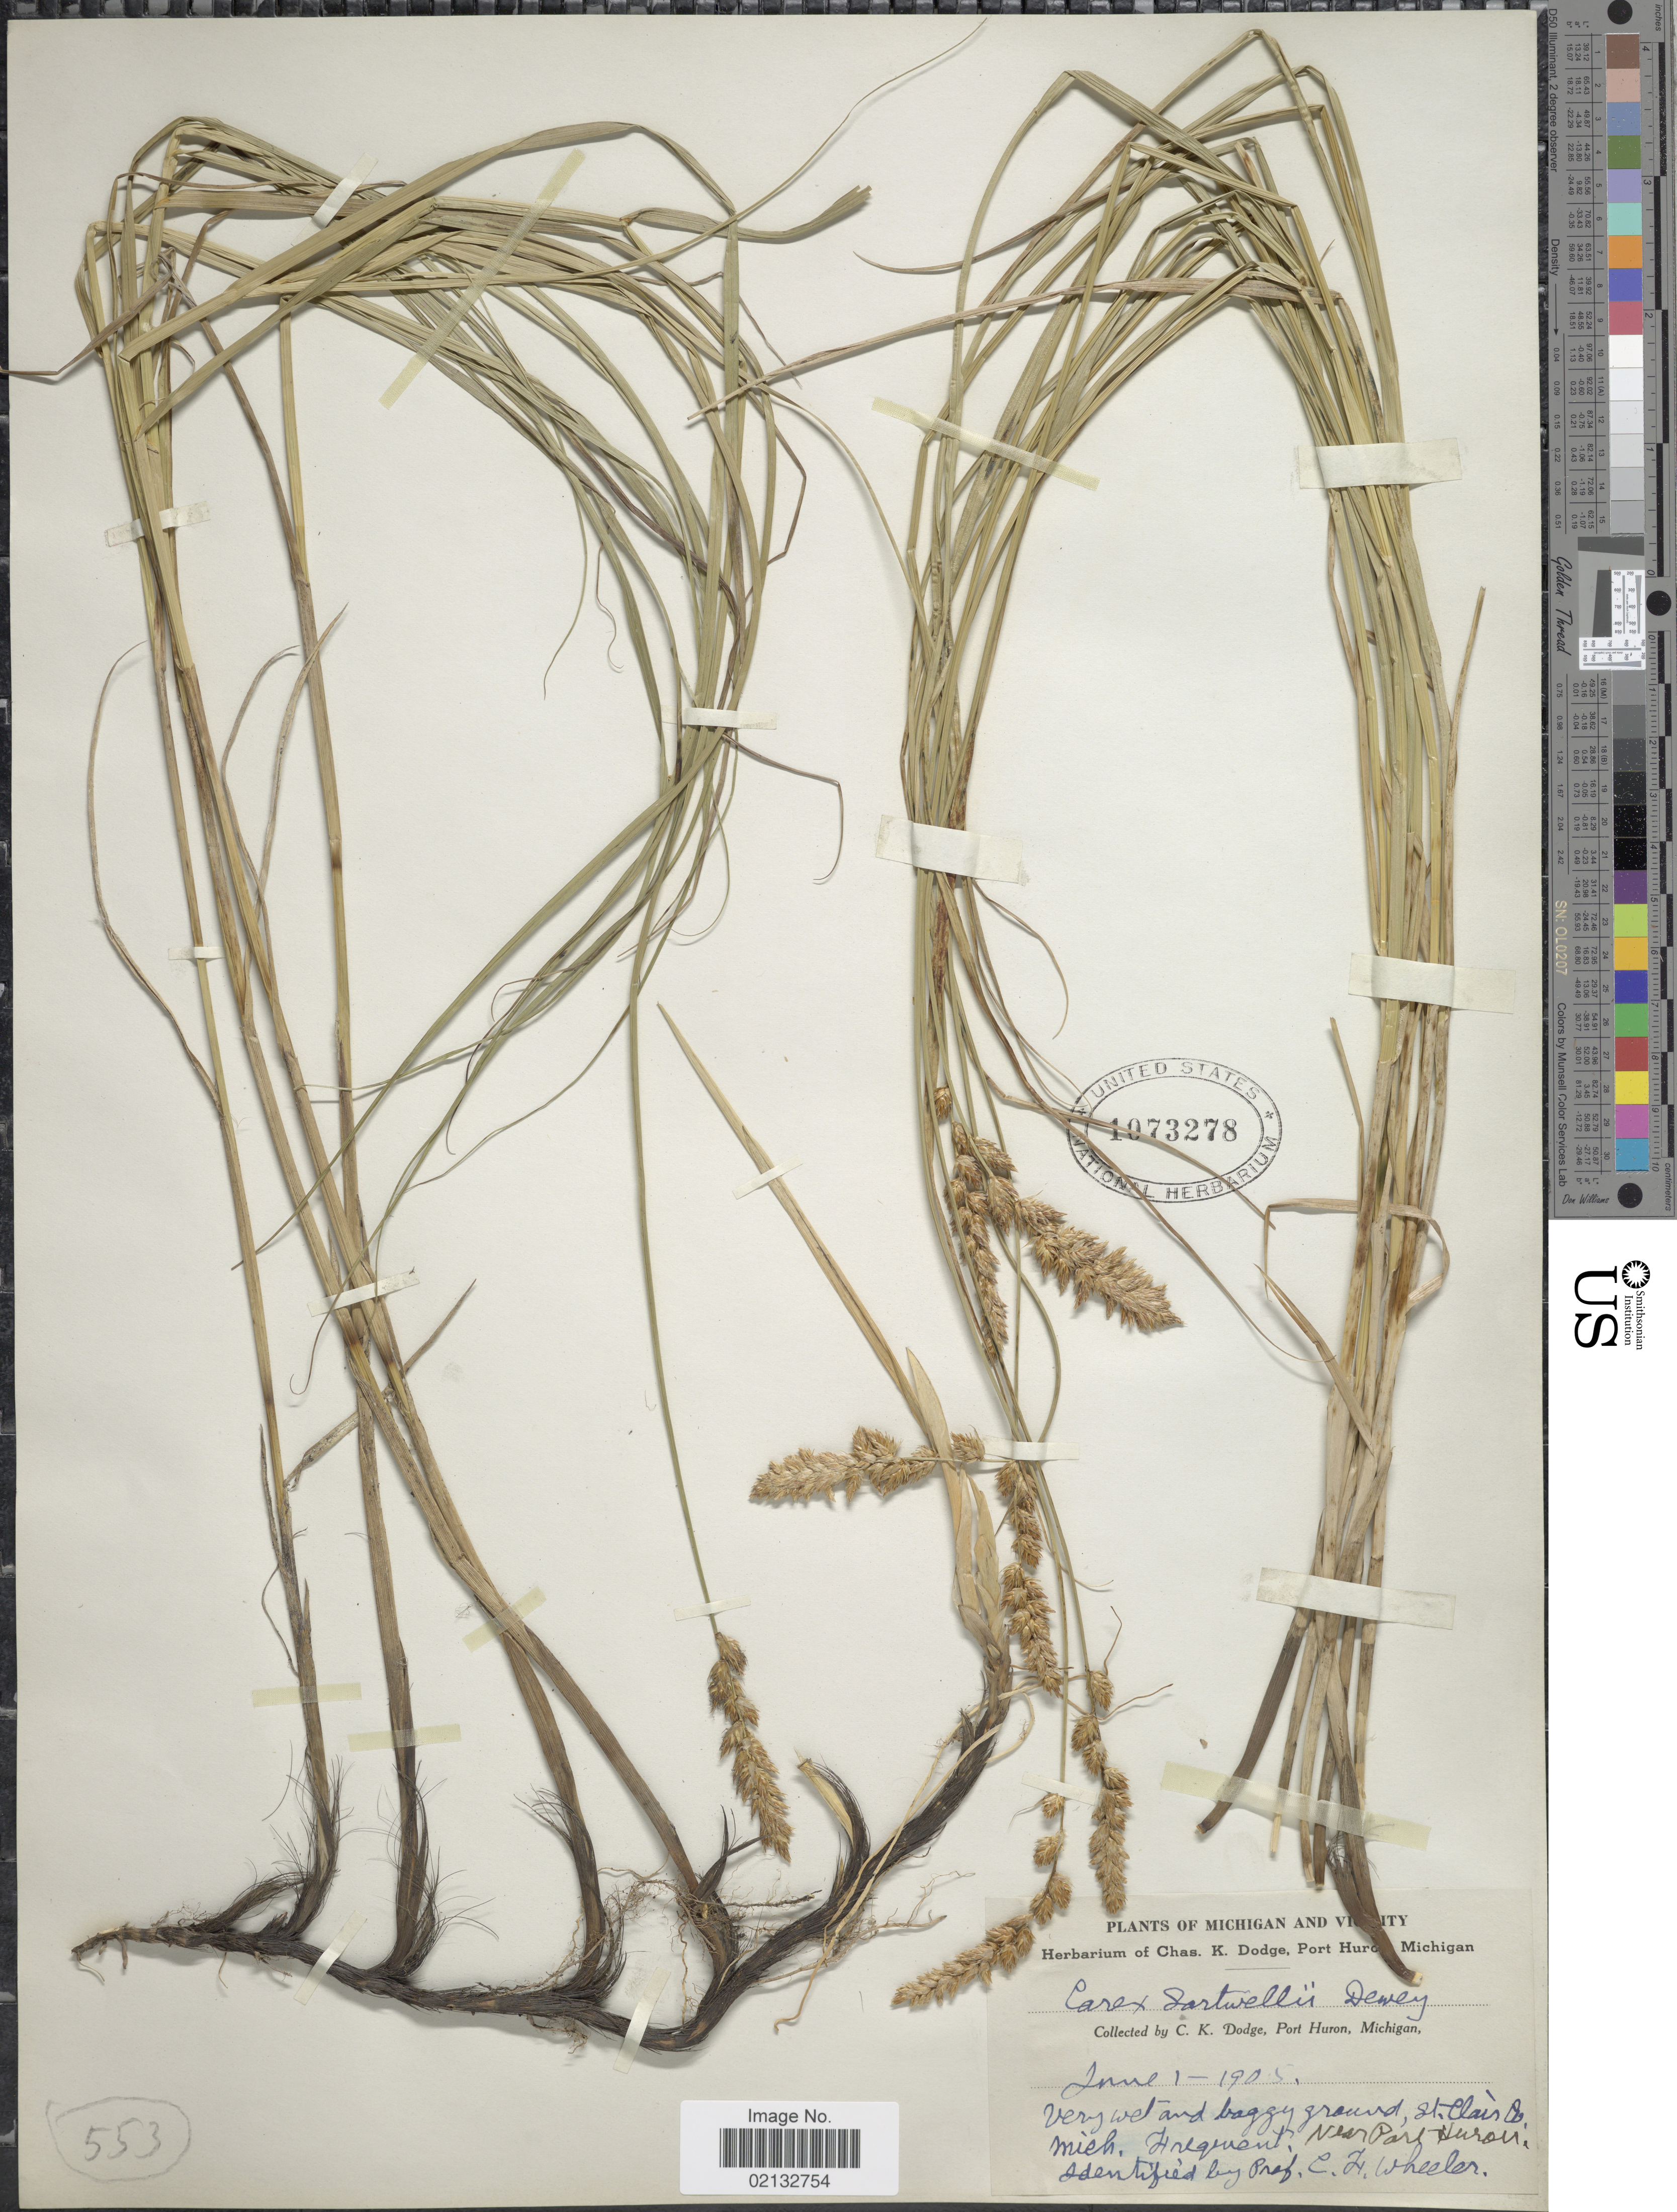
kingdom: Plantae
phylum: Tracheophyta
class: Liliopsida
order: Poales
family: Cyperaceae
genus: Carex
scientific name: Carex sartwellii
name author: Dewey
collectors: C. K. Dodge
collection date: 1905-06-01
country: United States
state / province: Michigan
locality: Michigan and Vicinity. St. Clair Co. Mich. Near Port Huron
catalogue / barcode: US 1073278